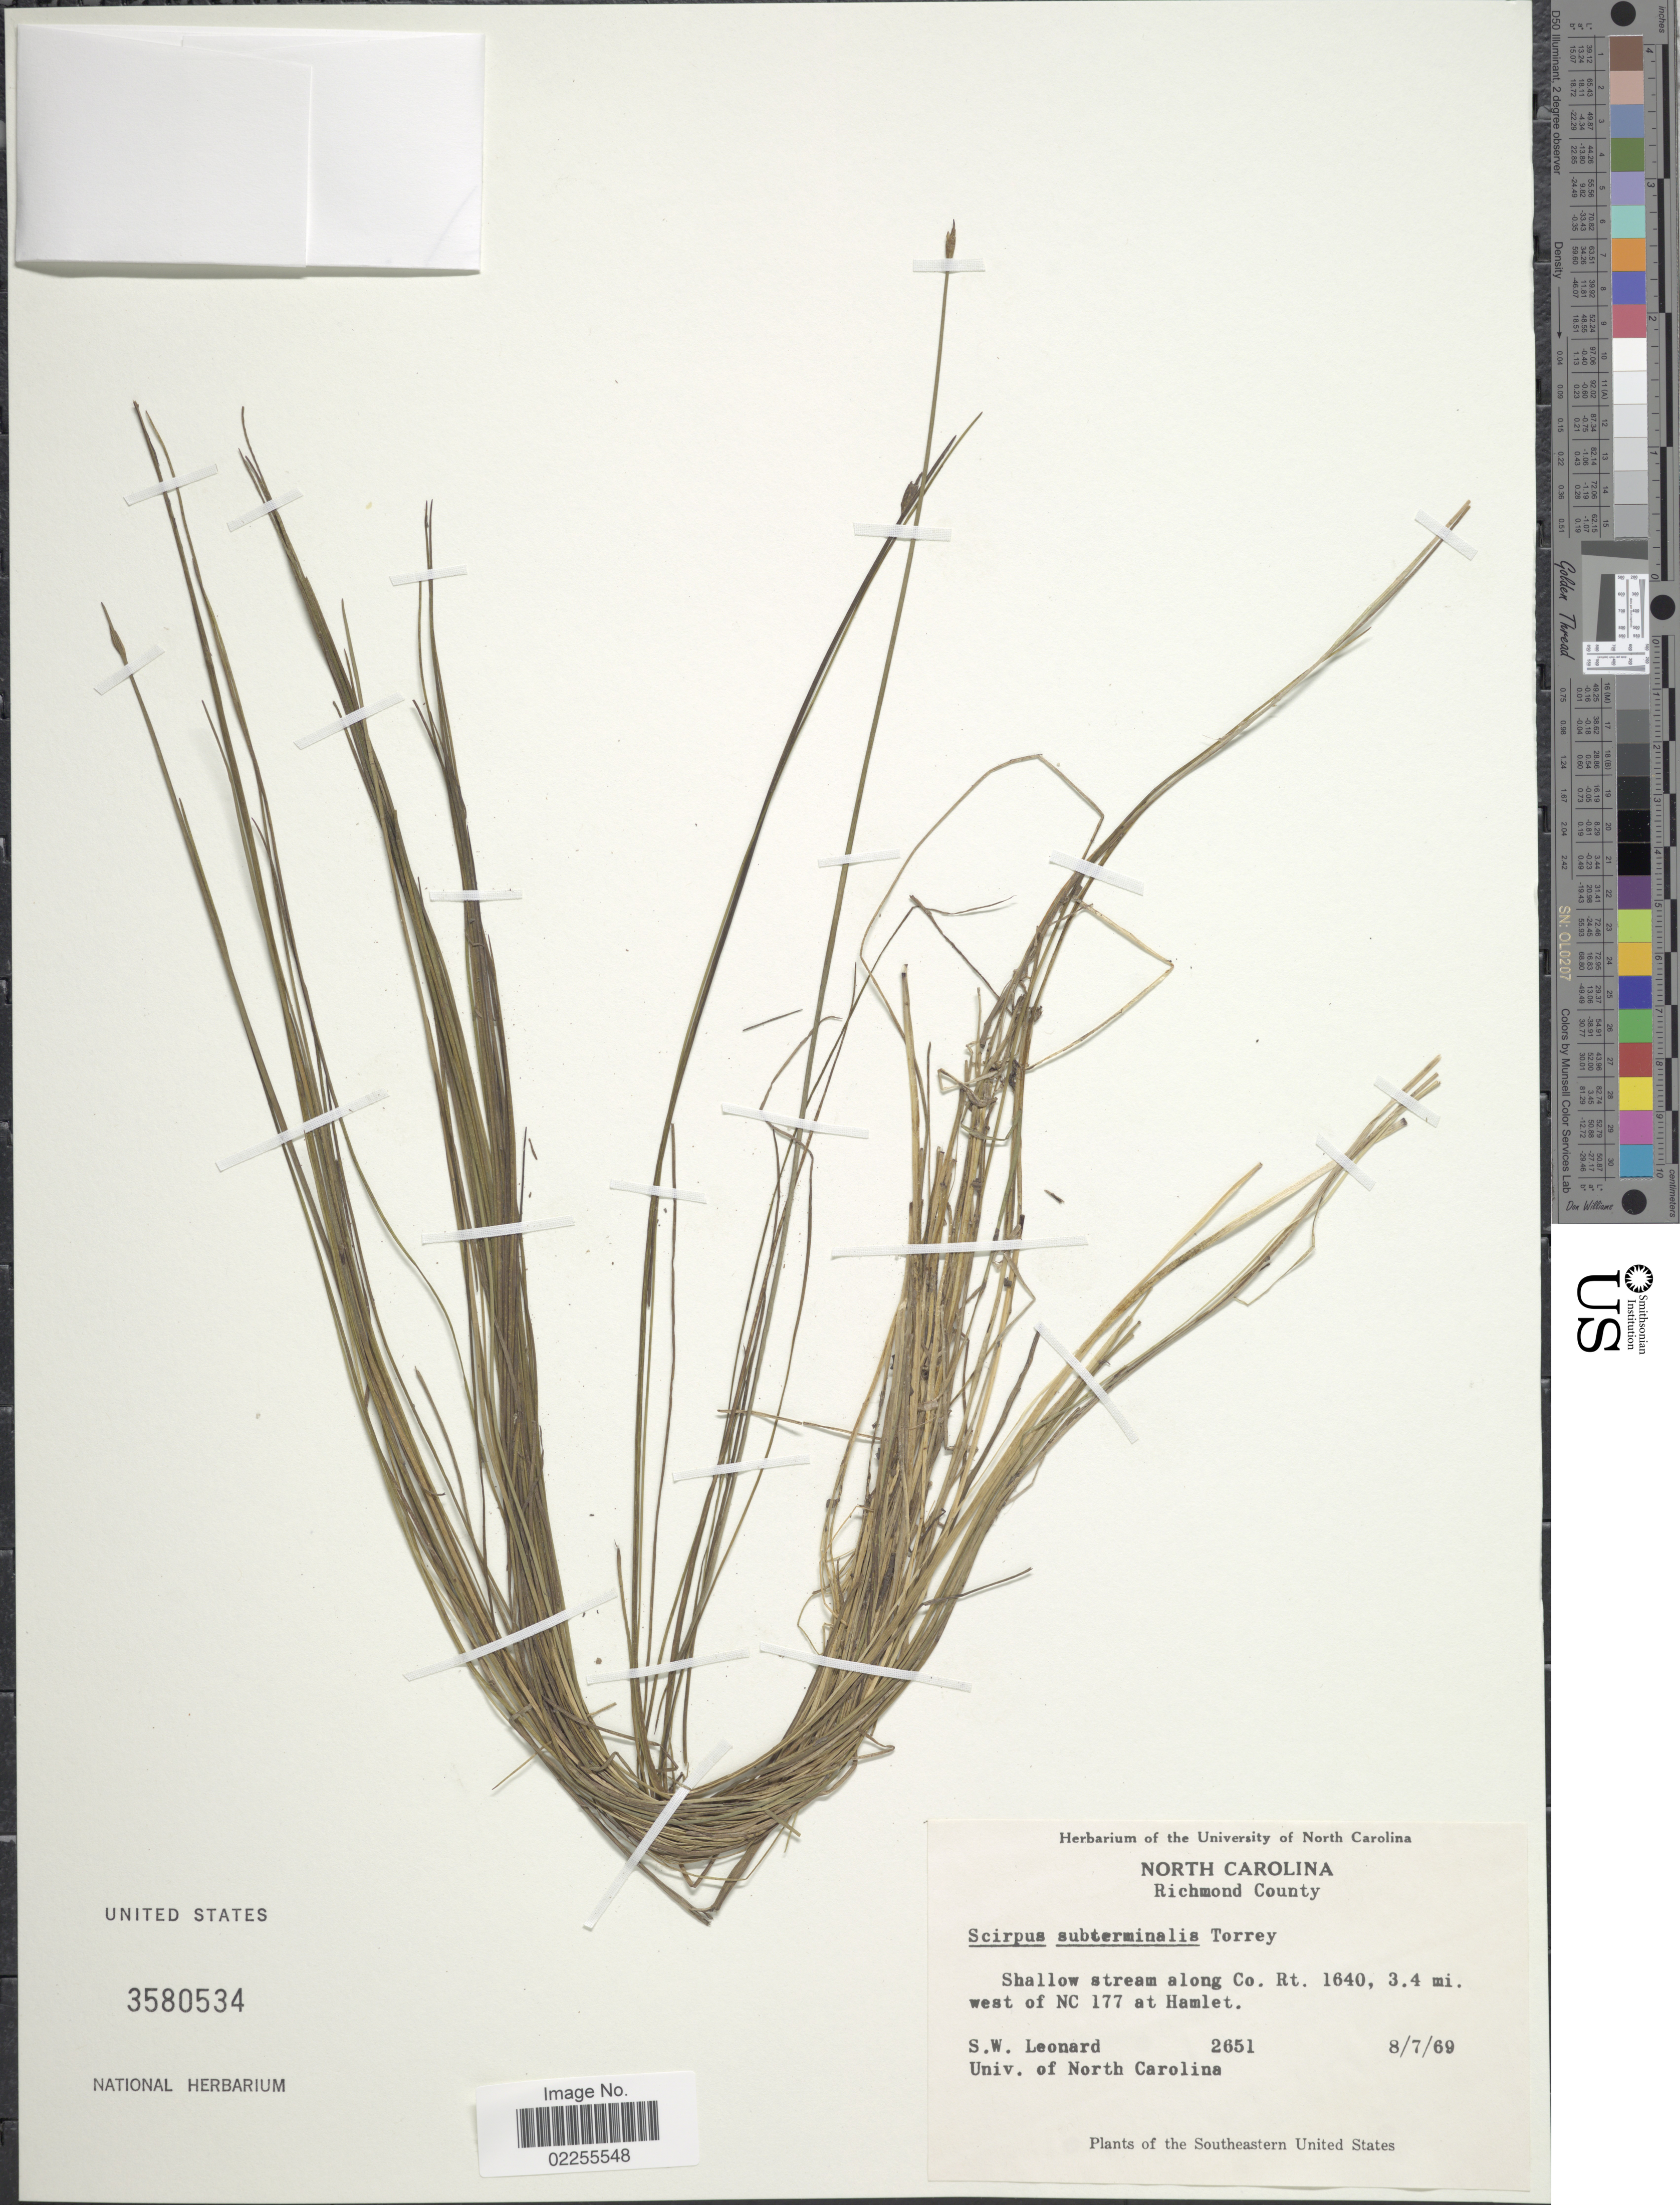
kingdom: Plantae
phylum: Tracheophyta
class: Liliopsida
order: Poales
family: Cyperaceae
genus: Schoenoplectus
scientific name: Schoenoplectus subterminalis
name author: (Torr.) Soják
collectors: S. W. Leonard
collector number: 2651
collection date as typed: Transcribed d/m/y: 7/8/69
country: United States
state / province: North Carolina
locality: Richmond County, shallow stream, along Co. Rt. 1640, 3.4 mi. west of NC 177 at Hamlet.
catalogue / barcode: US 3580534